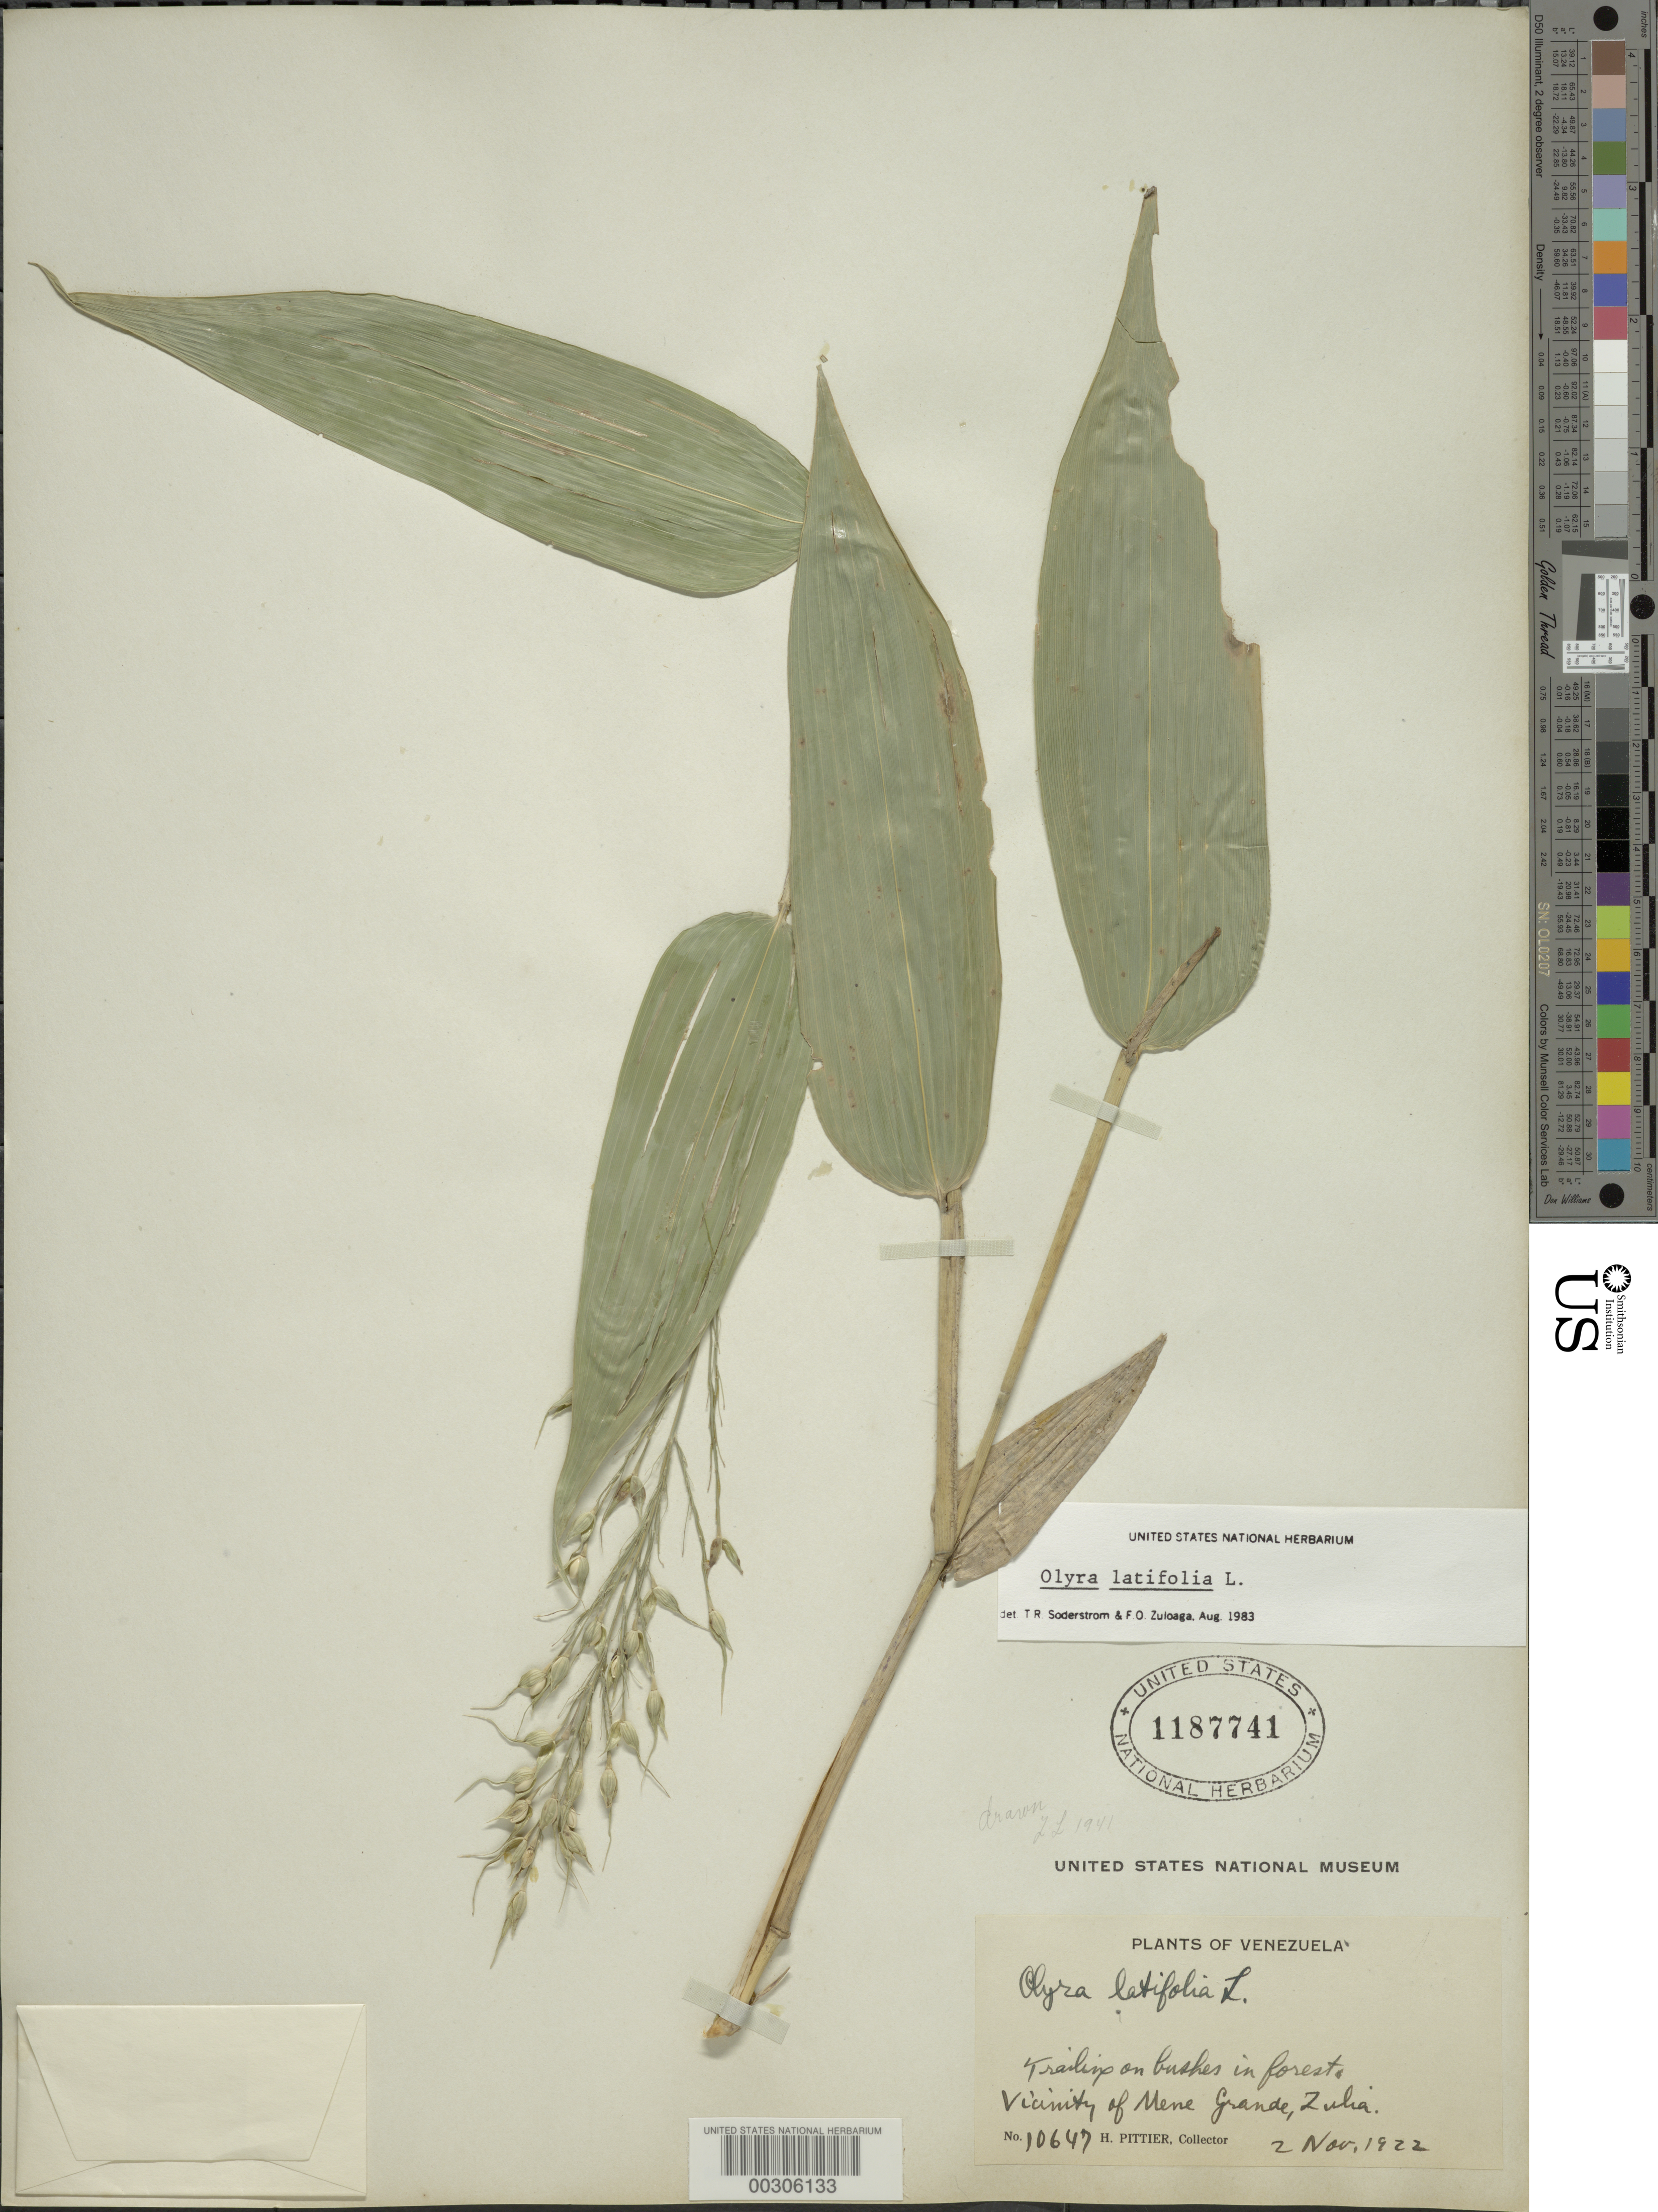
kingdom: Plantae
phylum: Tracheophyta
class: Liliopsida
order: Poales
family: Poaceae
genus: Olyra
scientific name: Olyra latifolia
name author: L.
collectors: H. F. Pittier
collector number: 10647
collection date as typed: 02 Nov 1922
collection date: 1922-11-02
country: Venezuela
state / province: Zulia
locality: Mene grande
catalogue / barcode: US 1187741